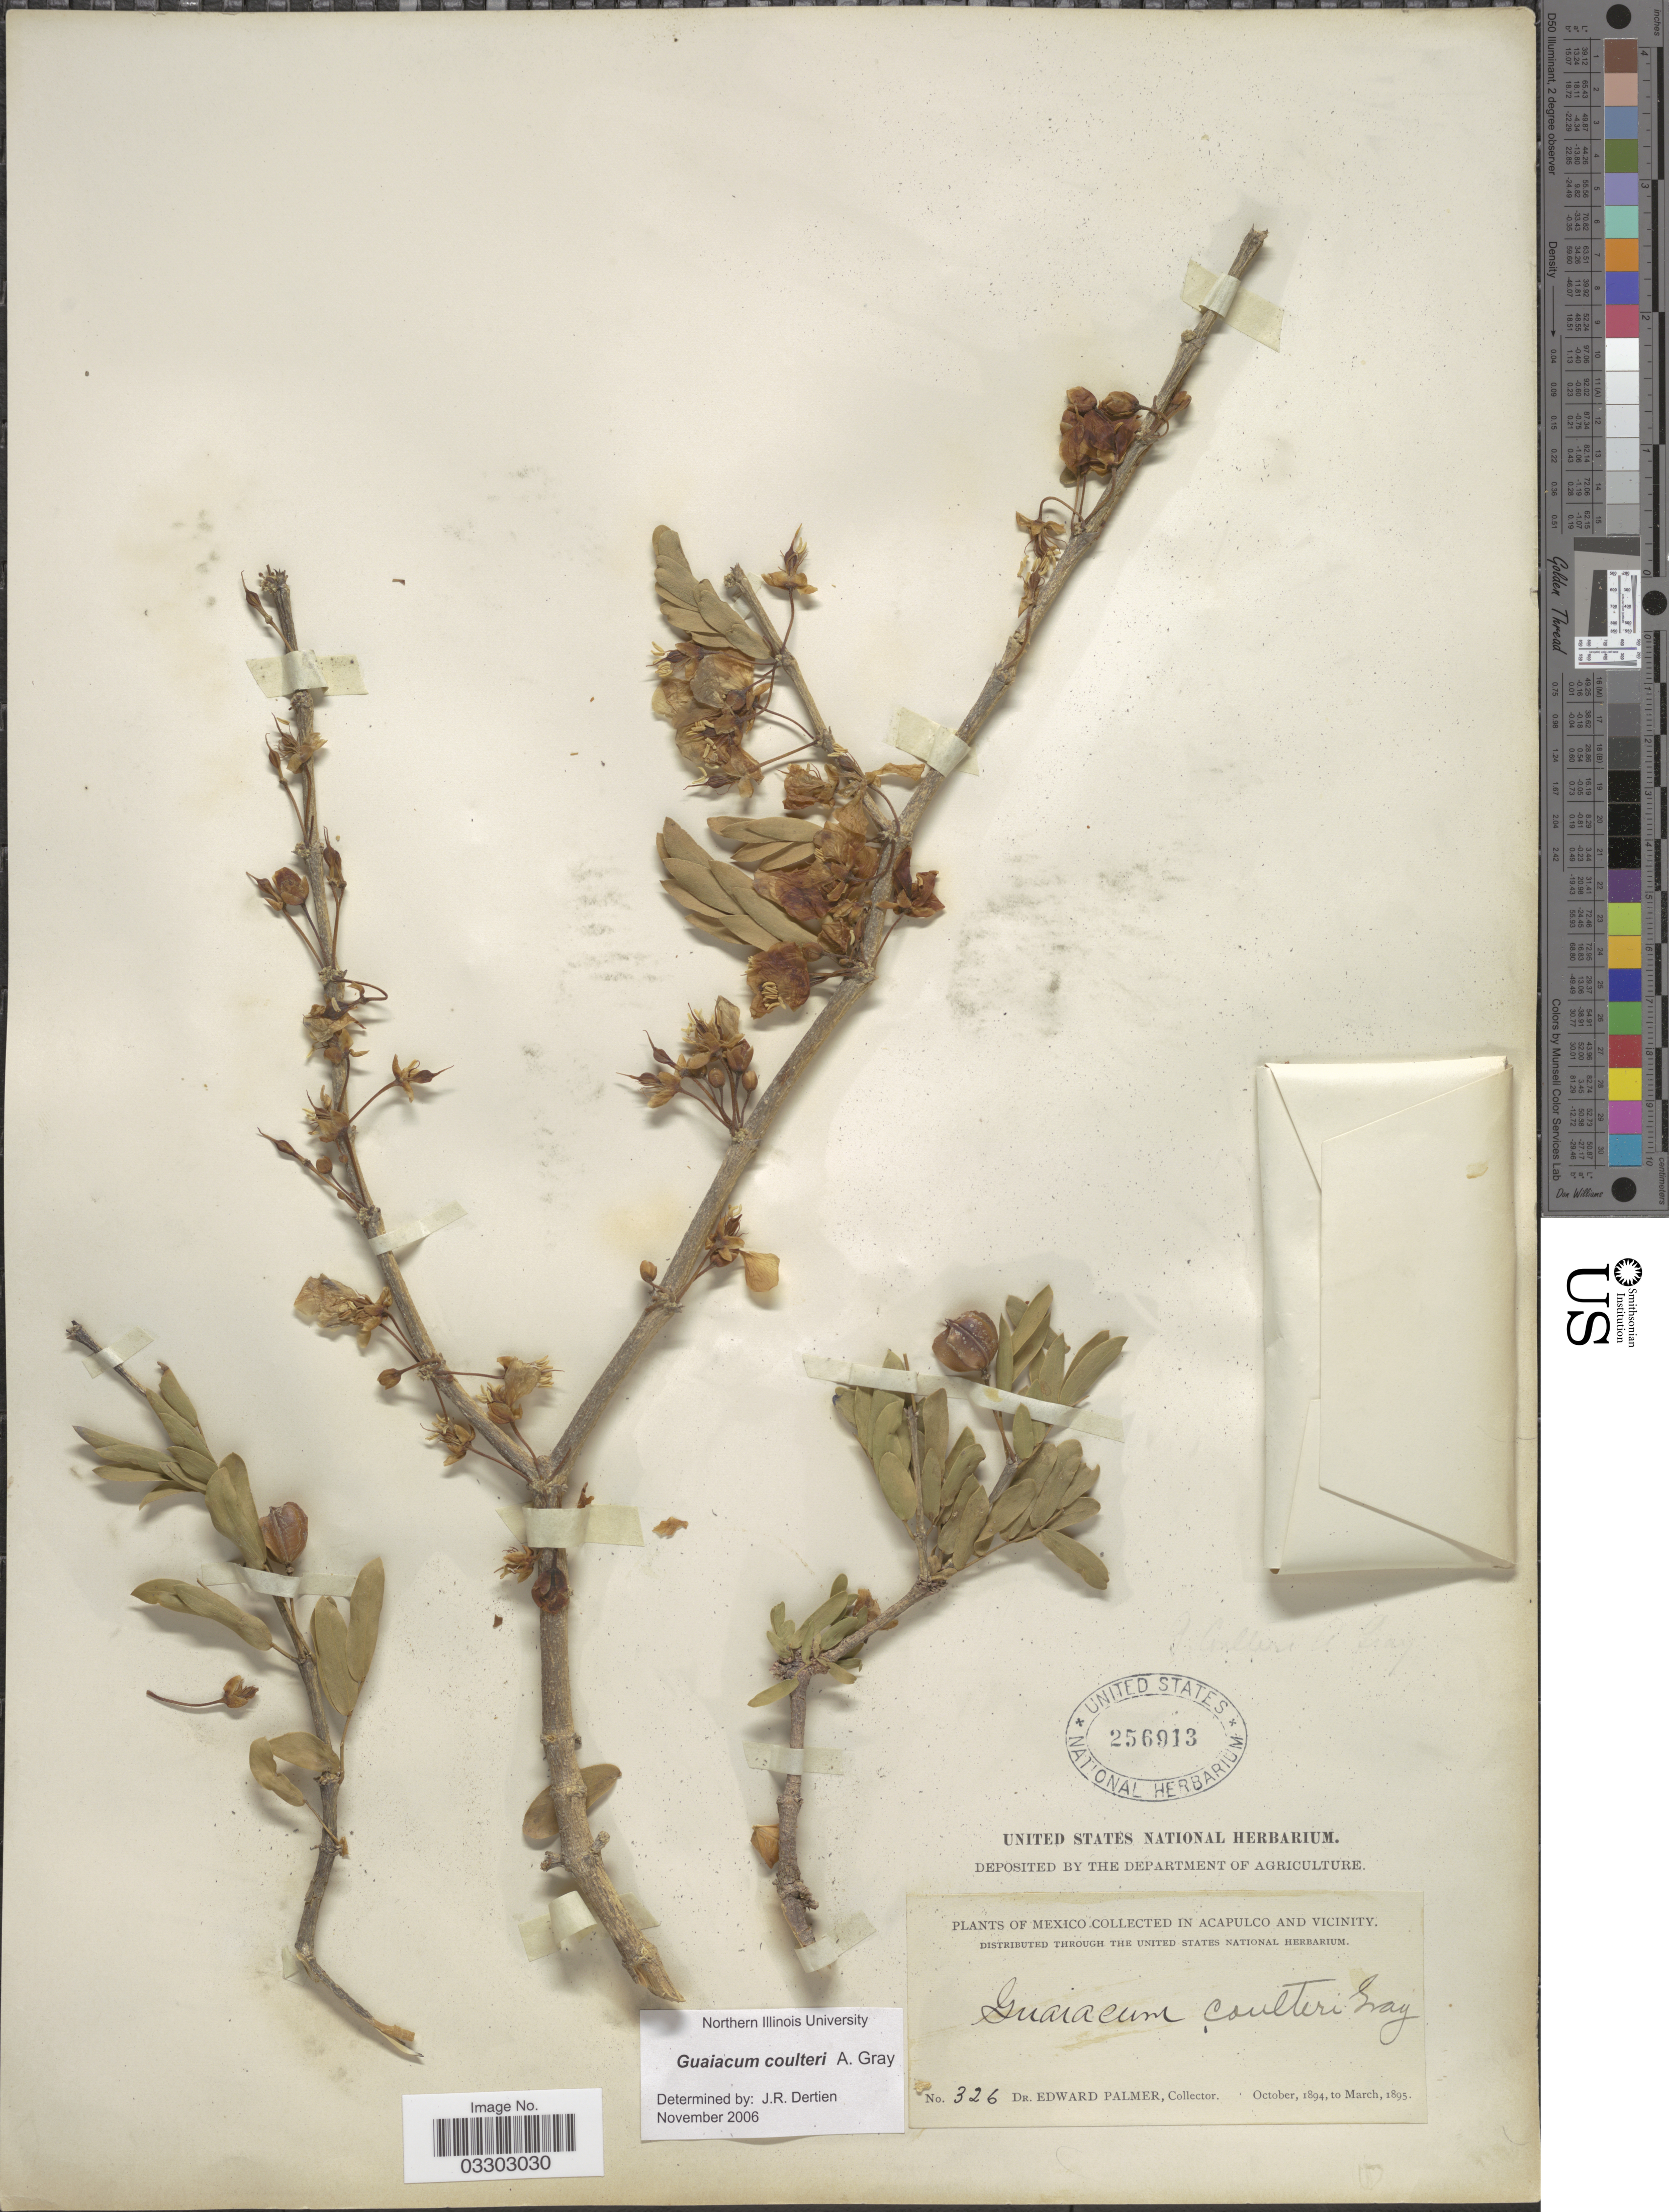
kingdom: Plantae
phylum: Tracheophyta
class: Magnoliopsida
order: Zygophyllales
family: Zygophyllaceae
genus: Guaiacum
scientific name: Guaiacum coulteri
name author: A. Gray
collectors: E. Palmer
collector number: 326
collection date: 1894-10/1895-03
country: Mexico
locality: In Acapulco and vicinity.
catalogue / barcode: US 256913